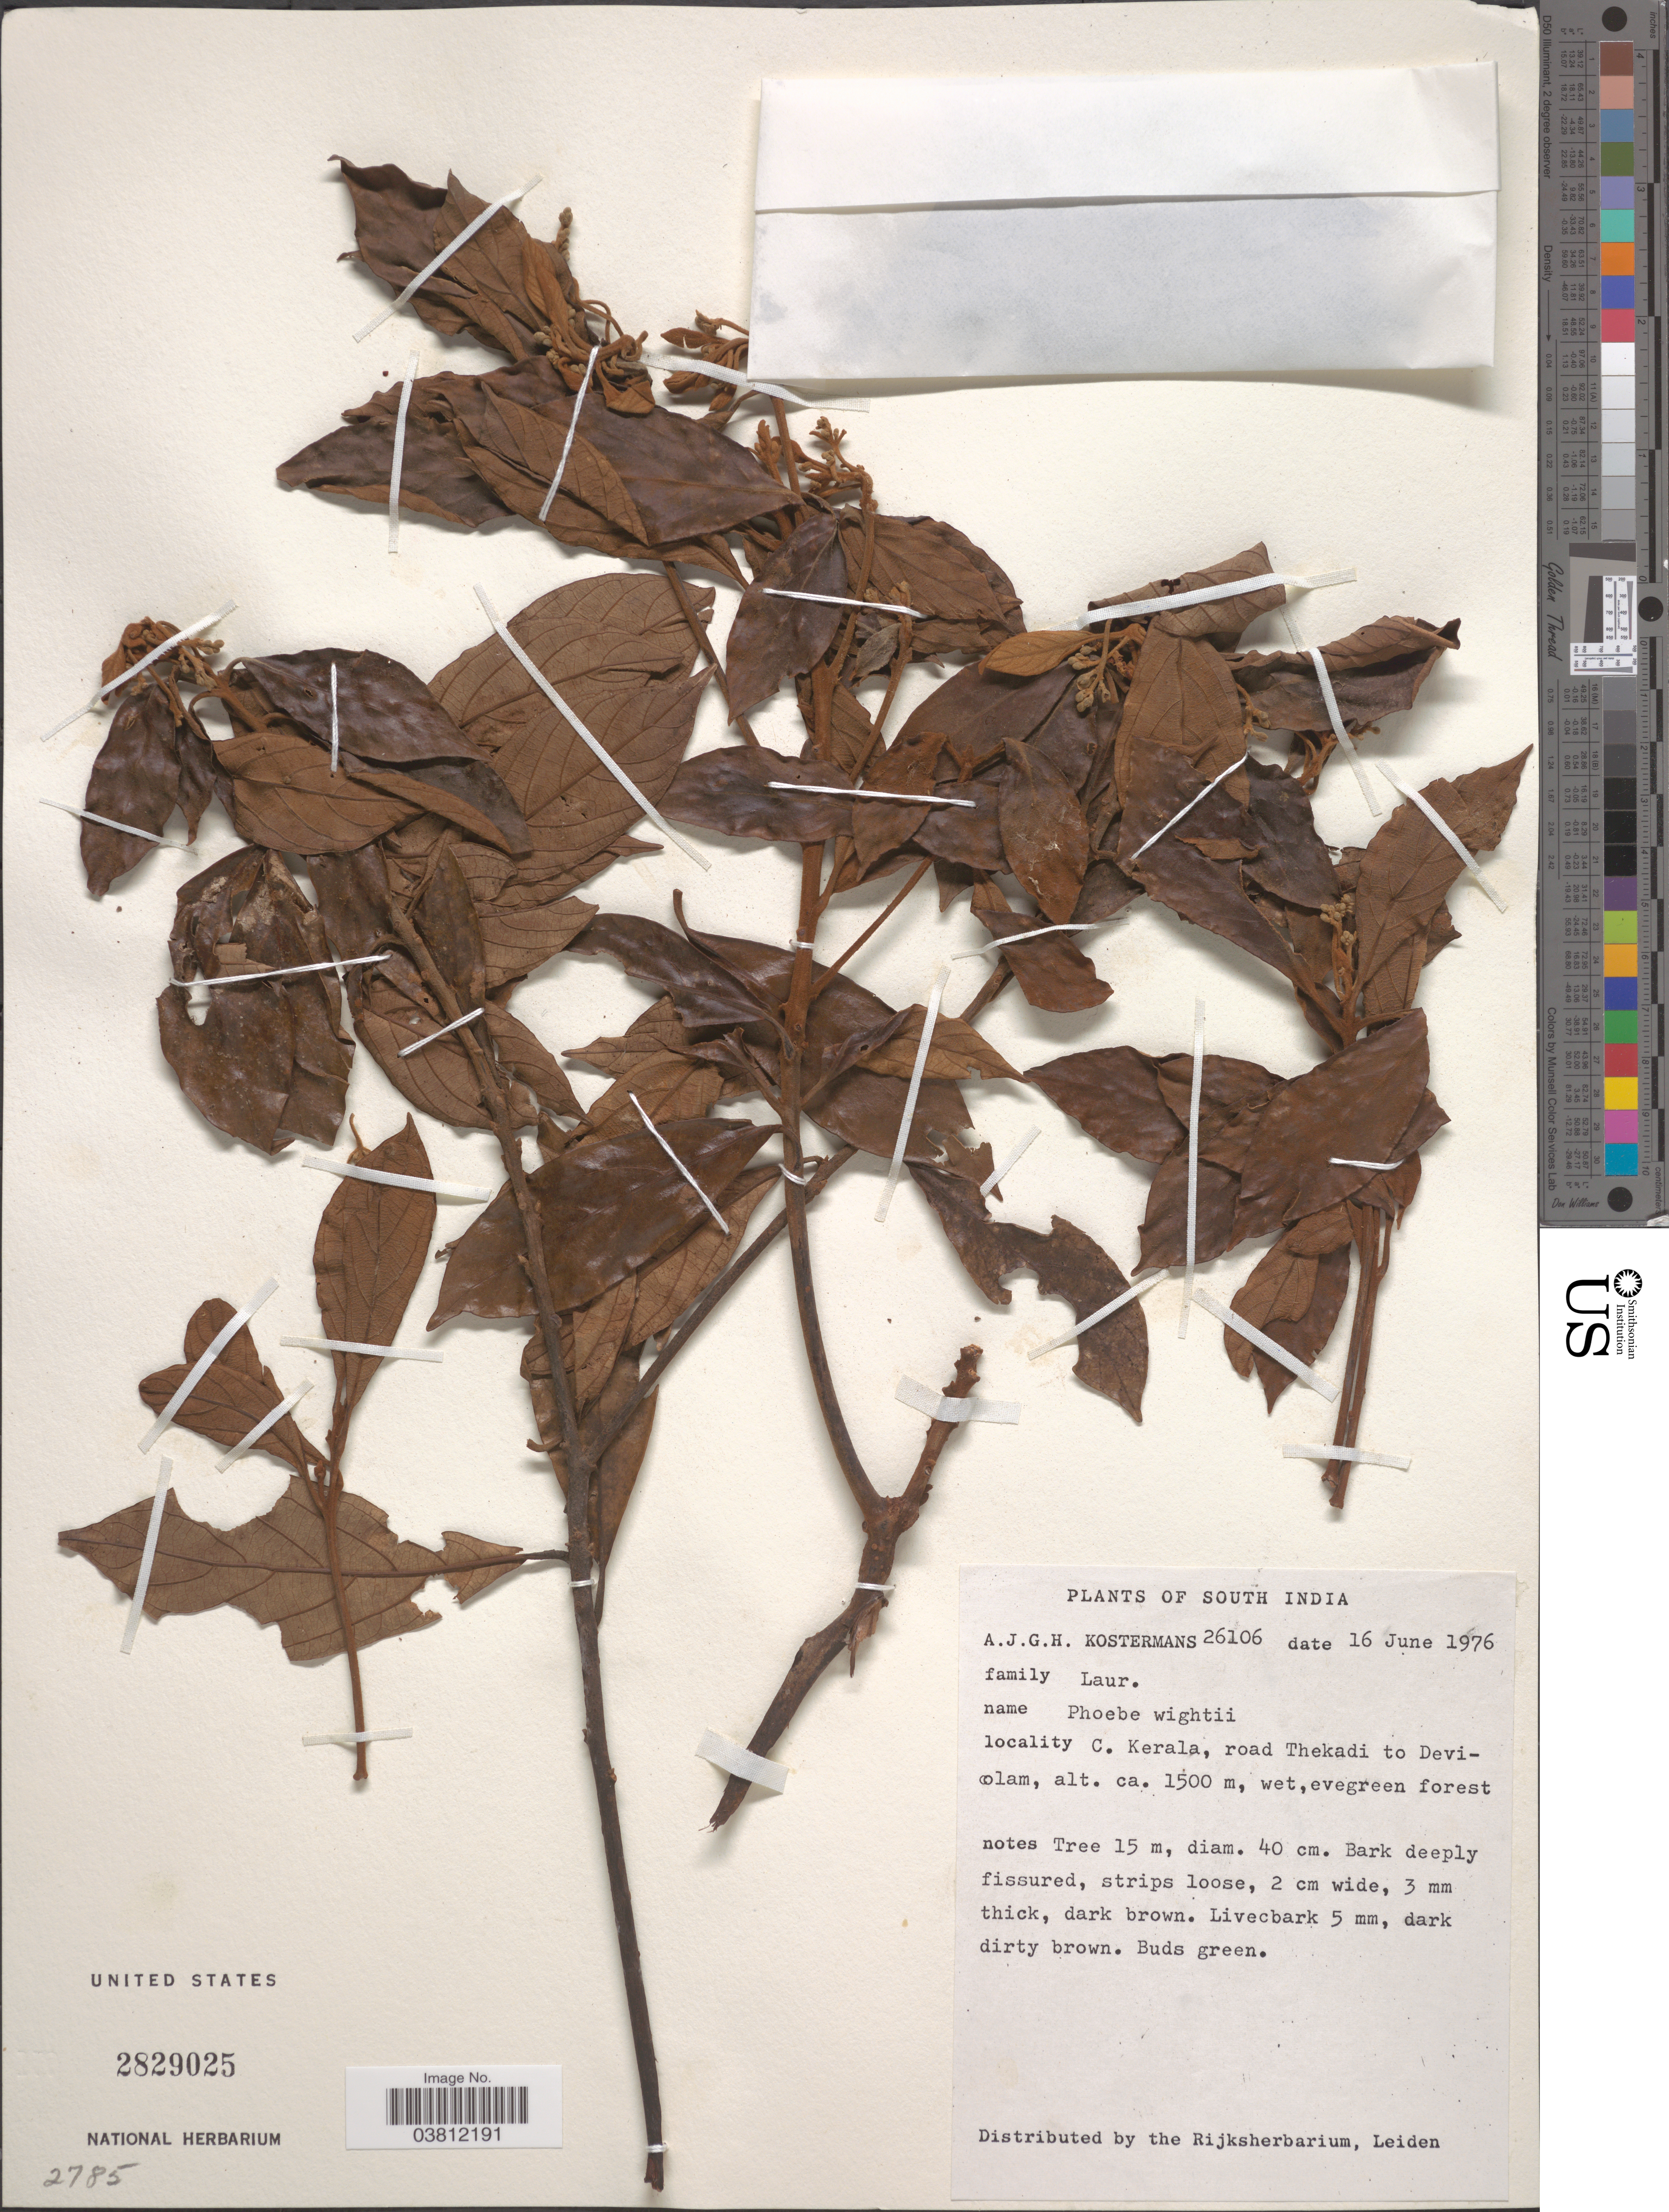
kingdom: Plantae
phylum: Tracheophyta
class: Magnoliopsida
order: Laurales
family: Lauraceae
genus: Phoebe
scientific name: Phoebe wightii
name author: Meisn.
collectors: A. J. G. Kostermans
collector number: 26106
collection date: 1976-06-16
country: India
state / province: Kerala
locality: South India. C. Kerala, road Thekadi to Devicolam.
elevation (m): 1500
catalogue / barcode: US 2829025